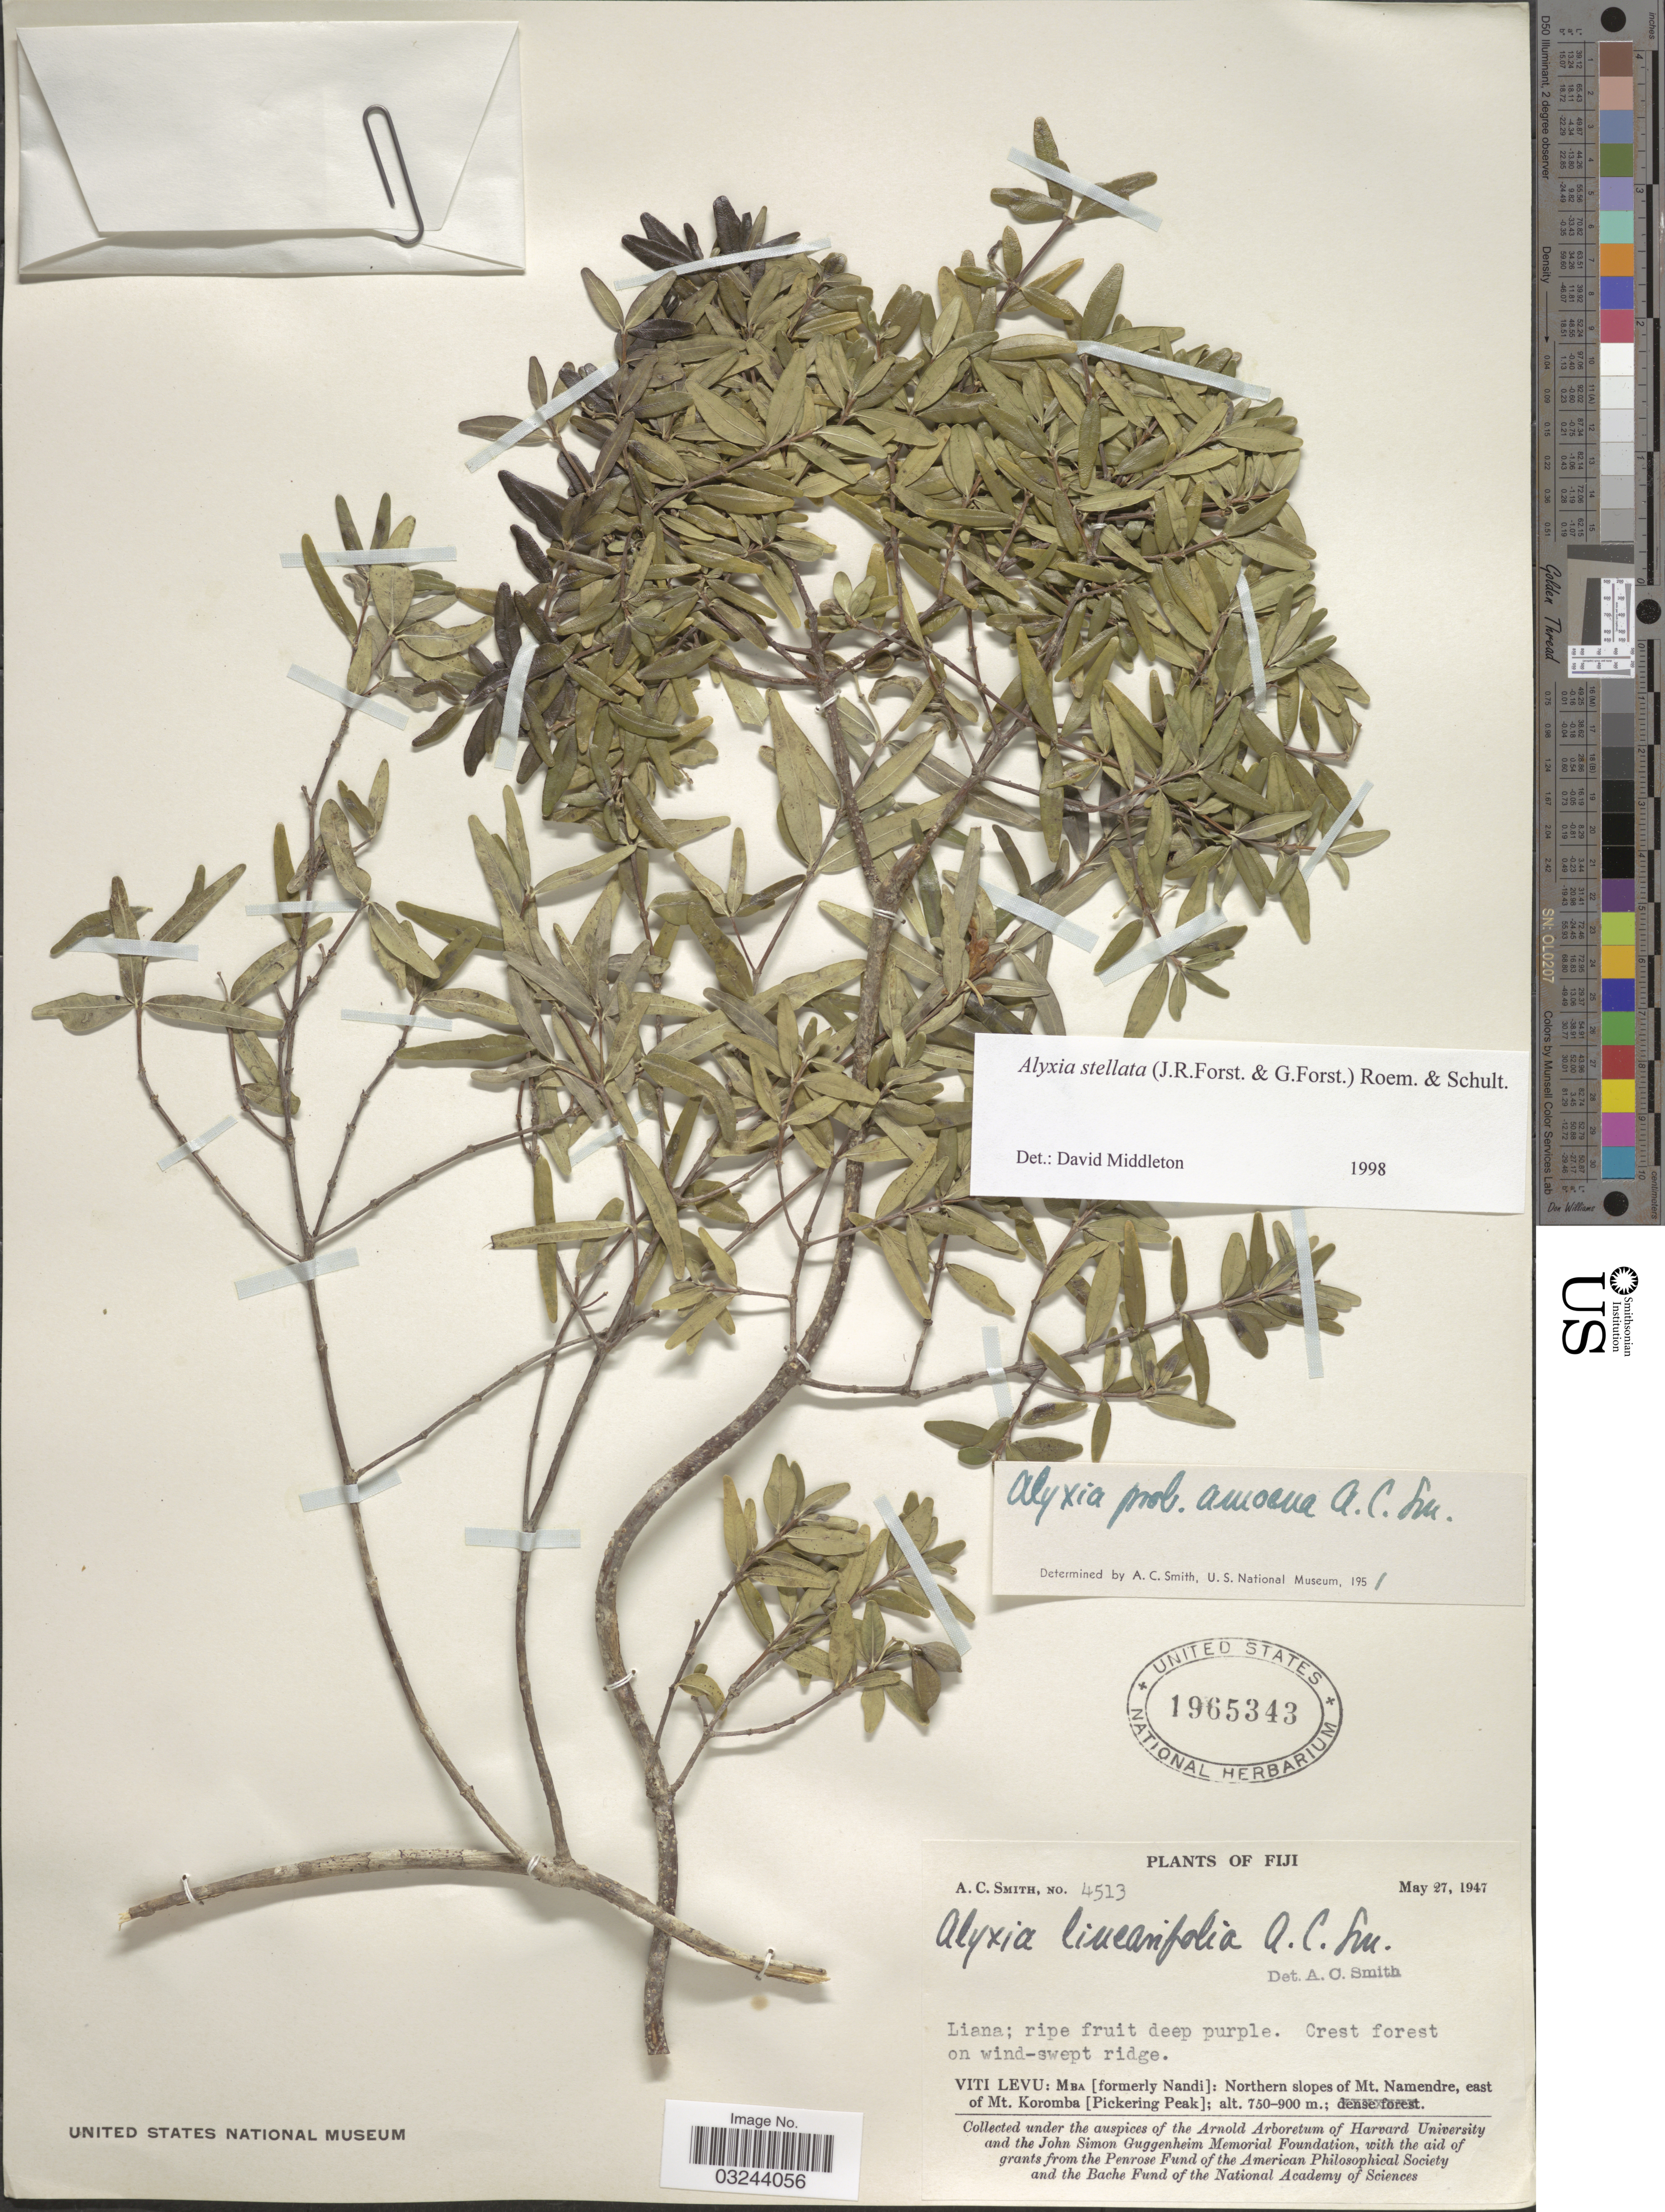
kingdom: Plantae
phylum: Tracheophyta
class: Magnoliopsida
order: Gentianales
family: Apocynaceae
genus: Alyxia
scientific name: Alyxia stellata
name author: (J.R. Forst. & G. Forst.) Roem. & Schult.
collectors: A. C. Smith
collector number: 4513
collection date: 1947-05-27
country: Fiji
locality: Viti Levu: Mba [formerly Nandi]: Northern slopes of Mt. Namendre, east of Mt. Koromba [Pickering Peak].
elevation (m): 750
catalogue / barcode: US 1965343